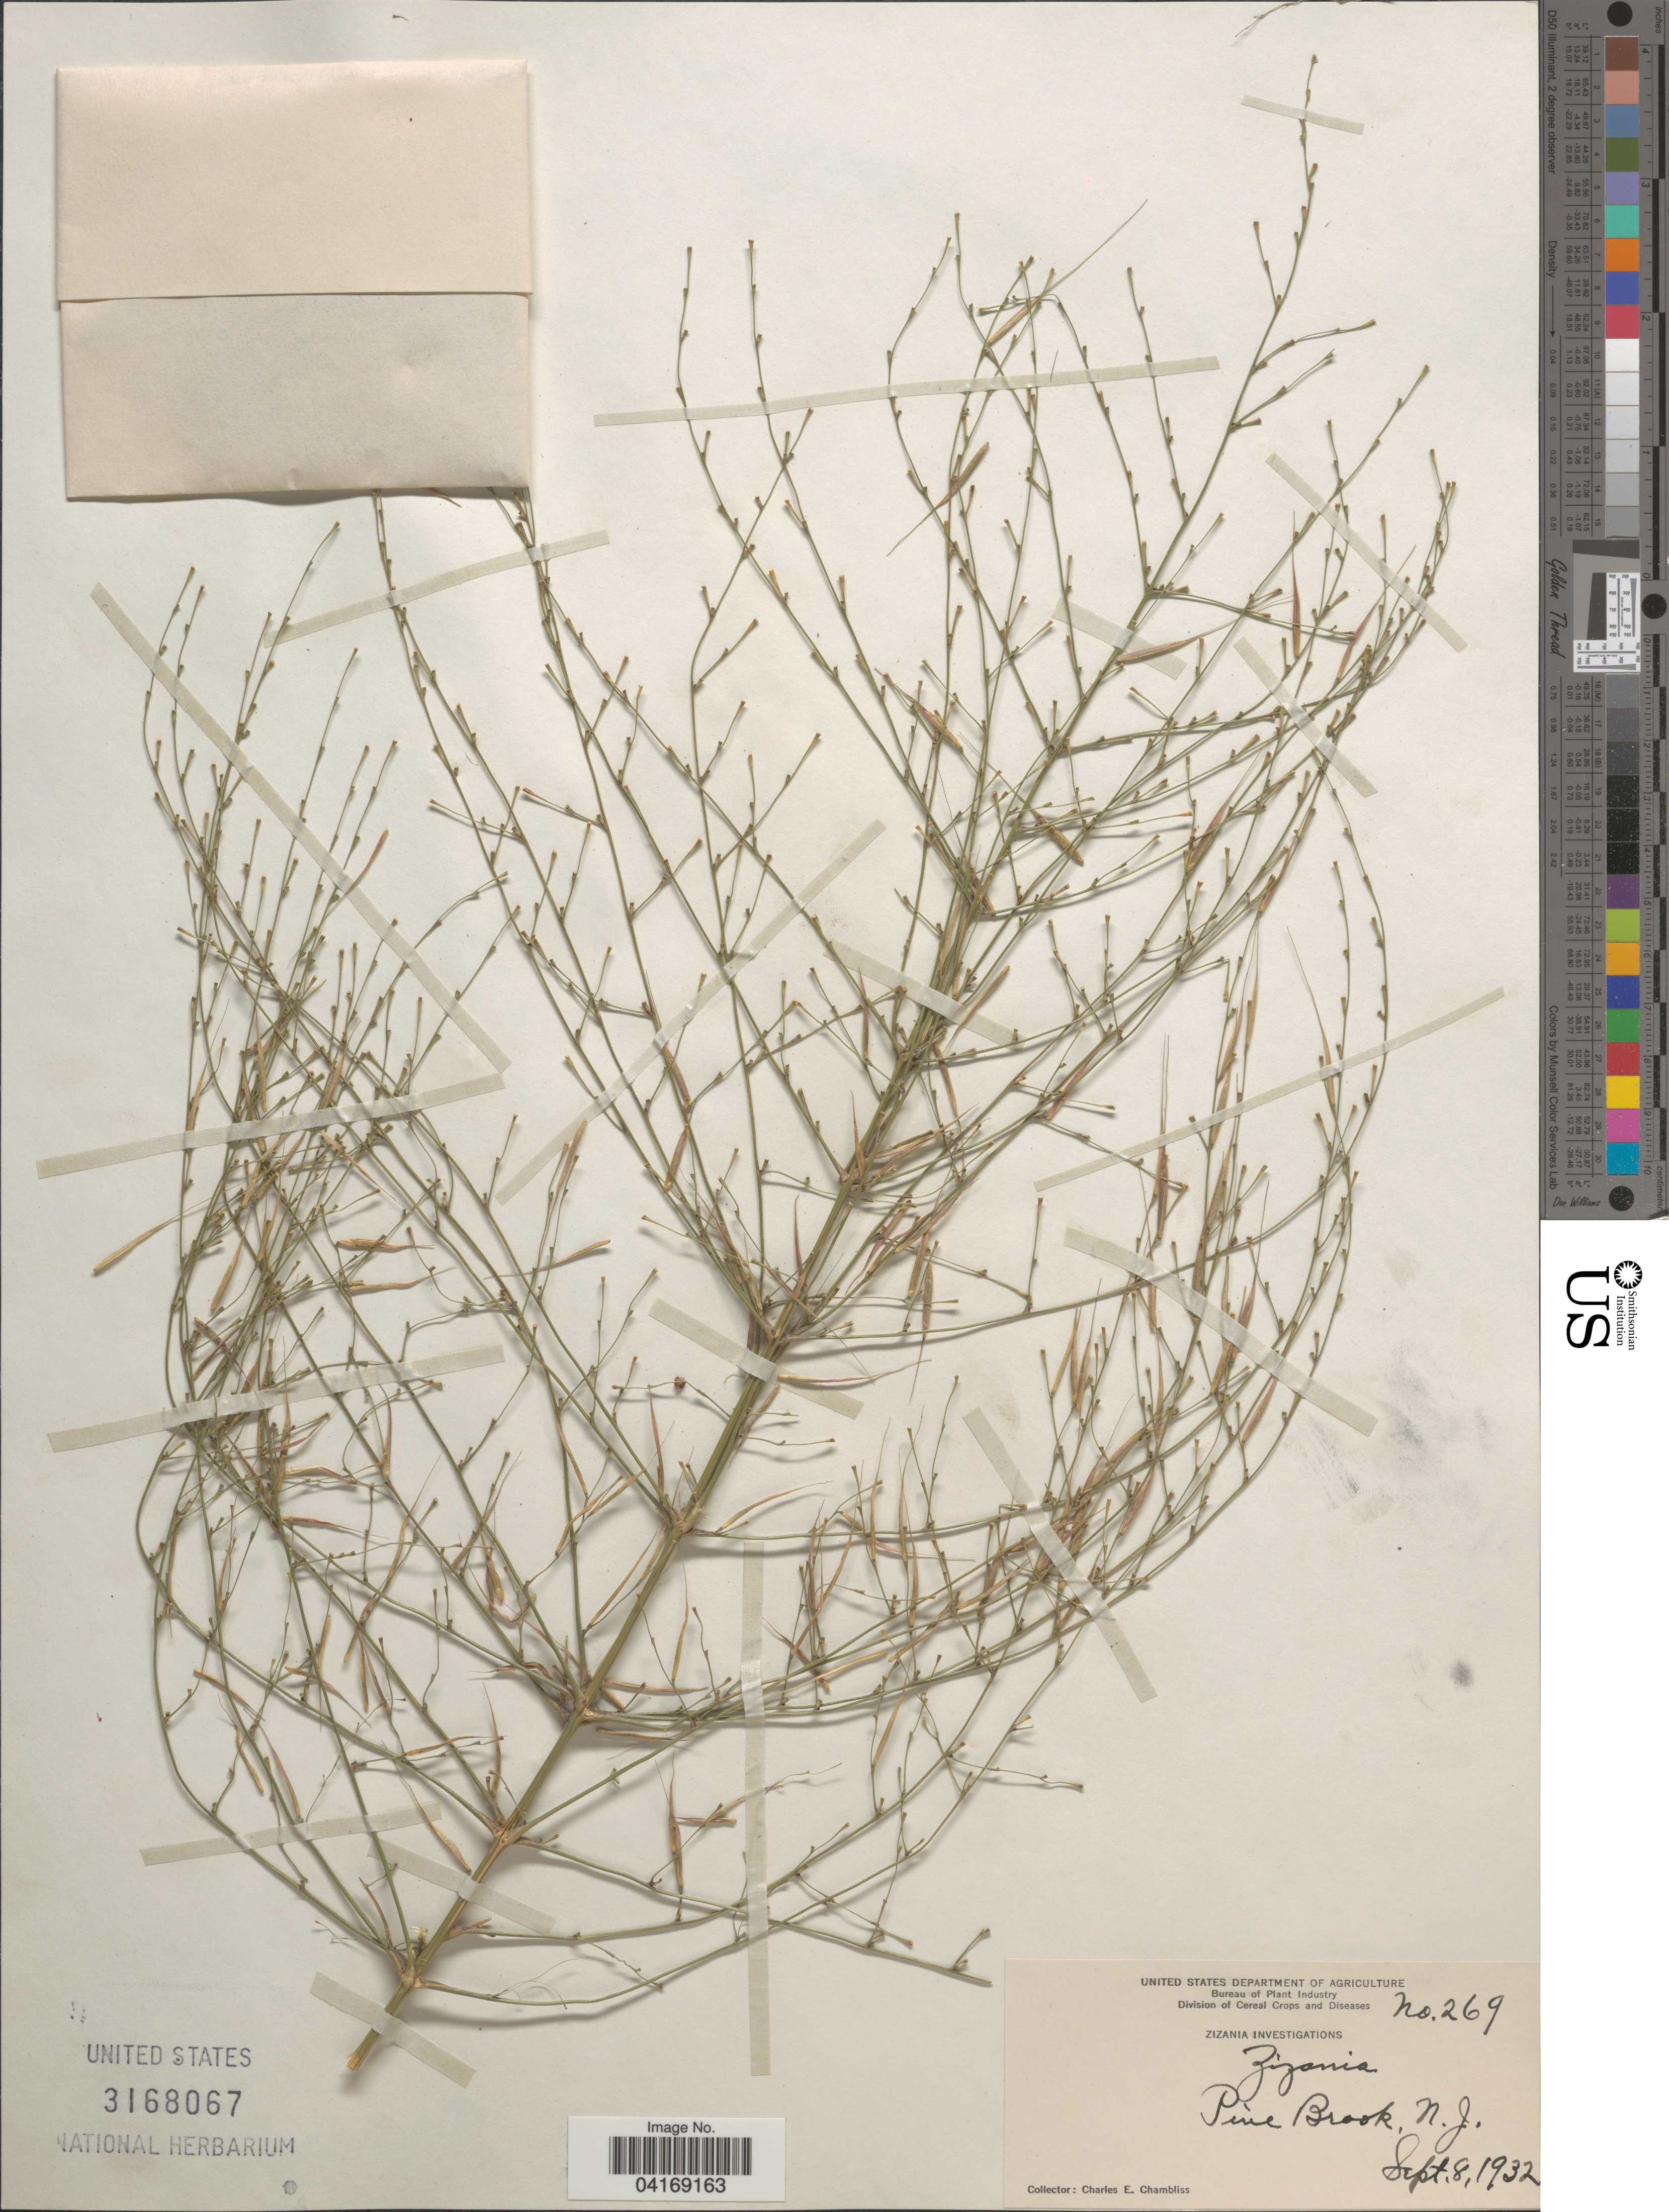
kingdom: Plantae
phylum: Tracheophyta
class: Liliopsida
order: Poales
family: Poaceae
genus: Zizania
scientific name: Zizania sp.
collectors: C. Chambliss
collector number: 269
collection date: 1932-09-08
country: United States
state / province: New Jersey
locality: Pine Brook.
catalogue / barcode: US 3168067